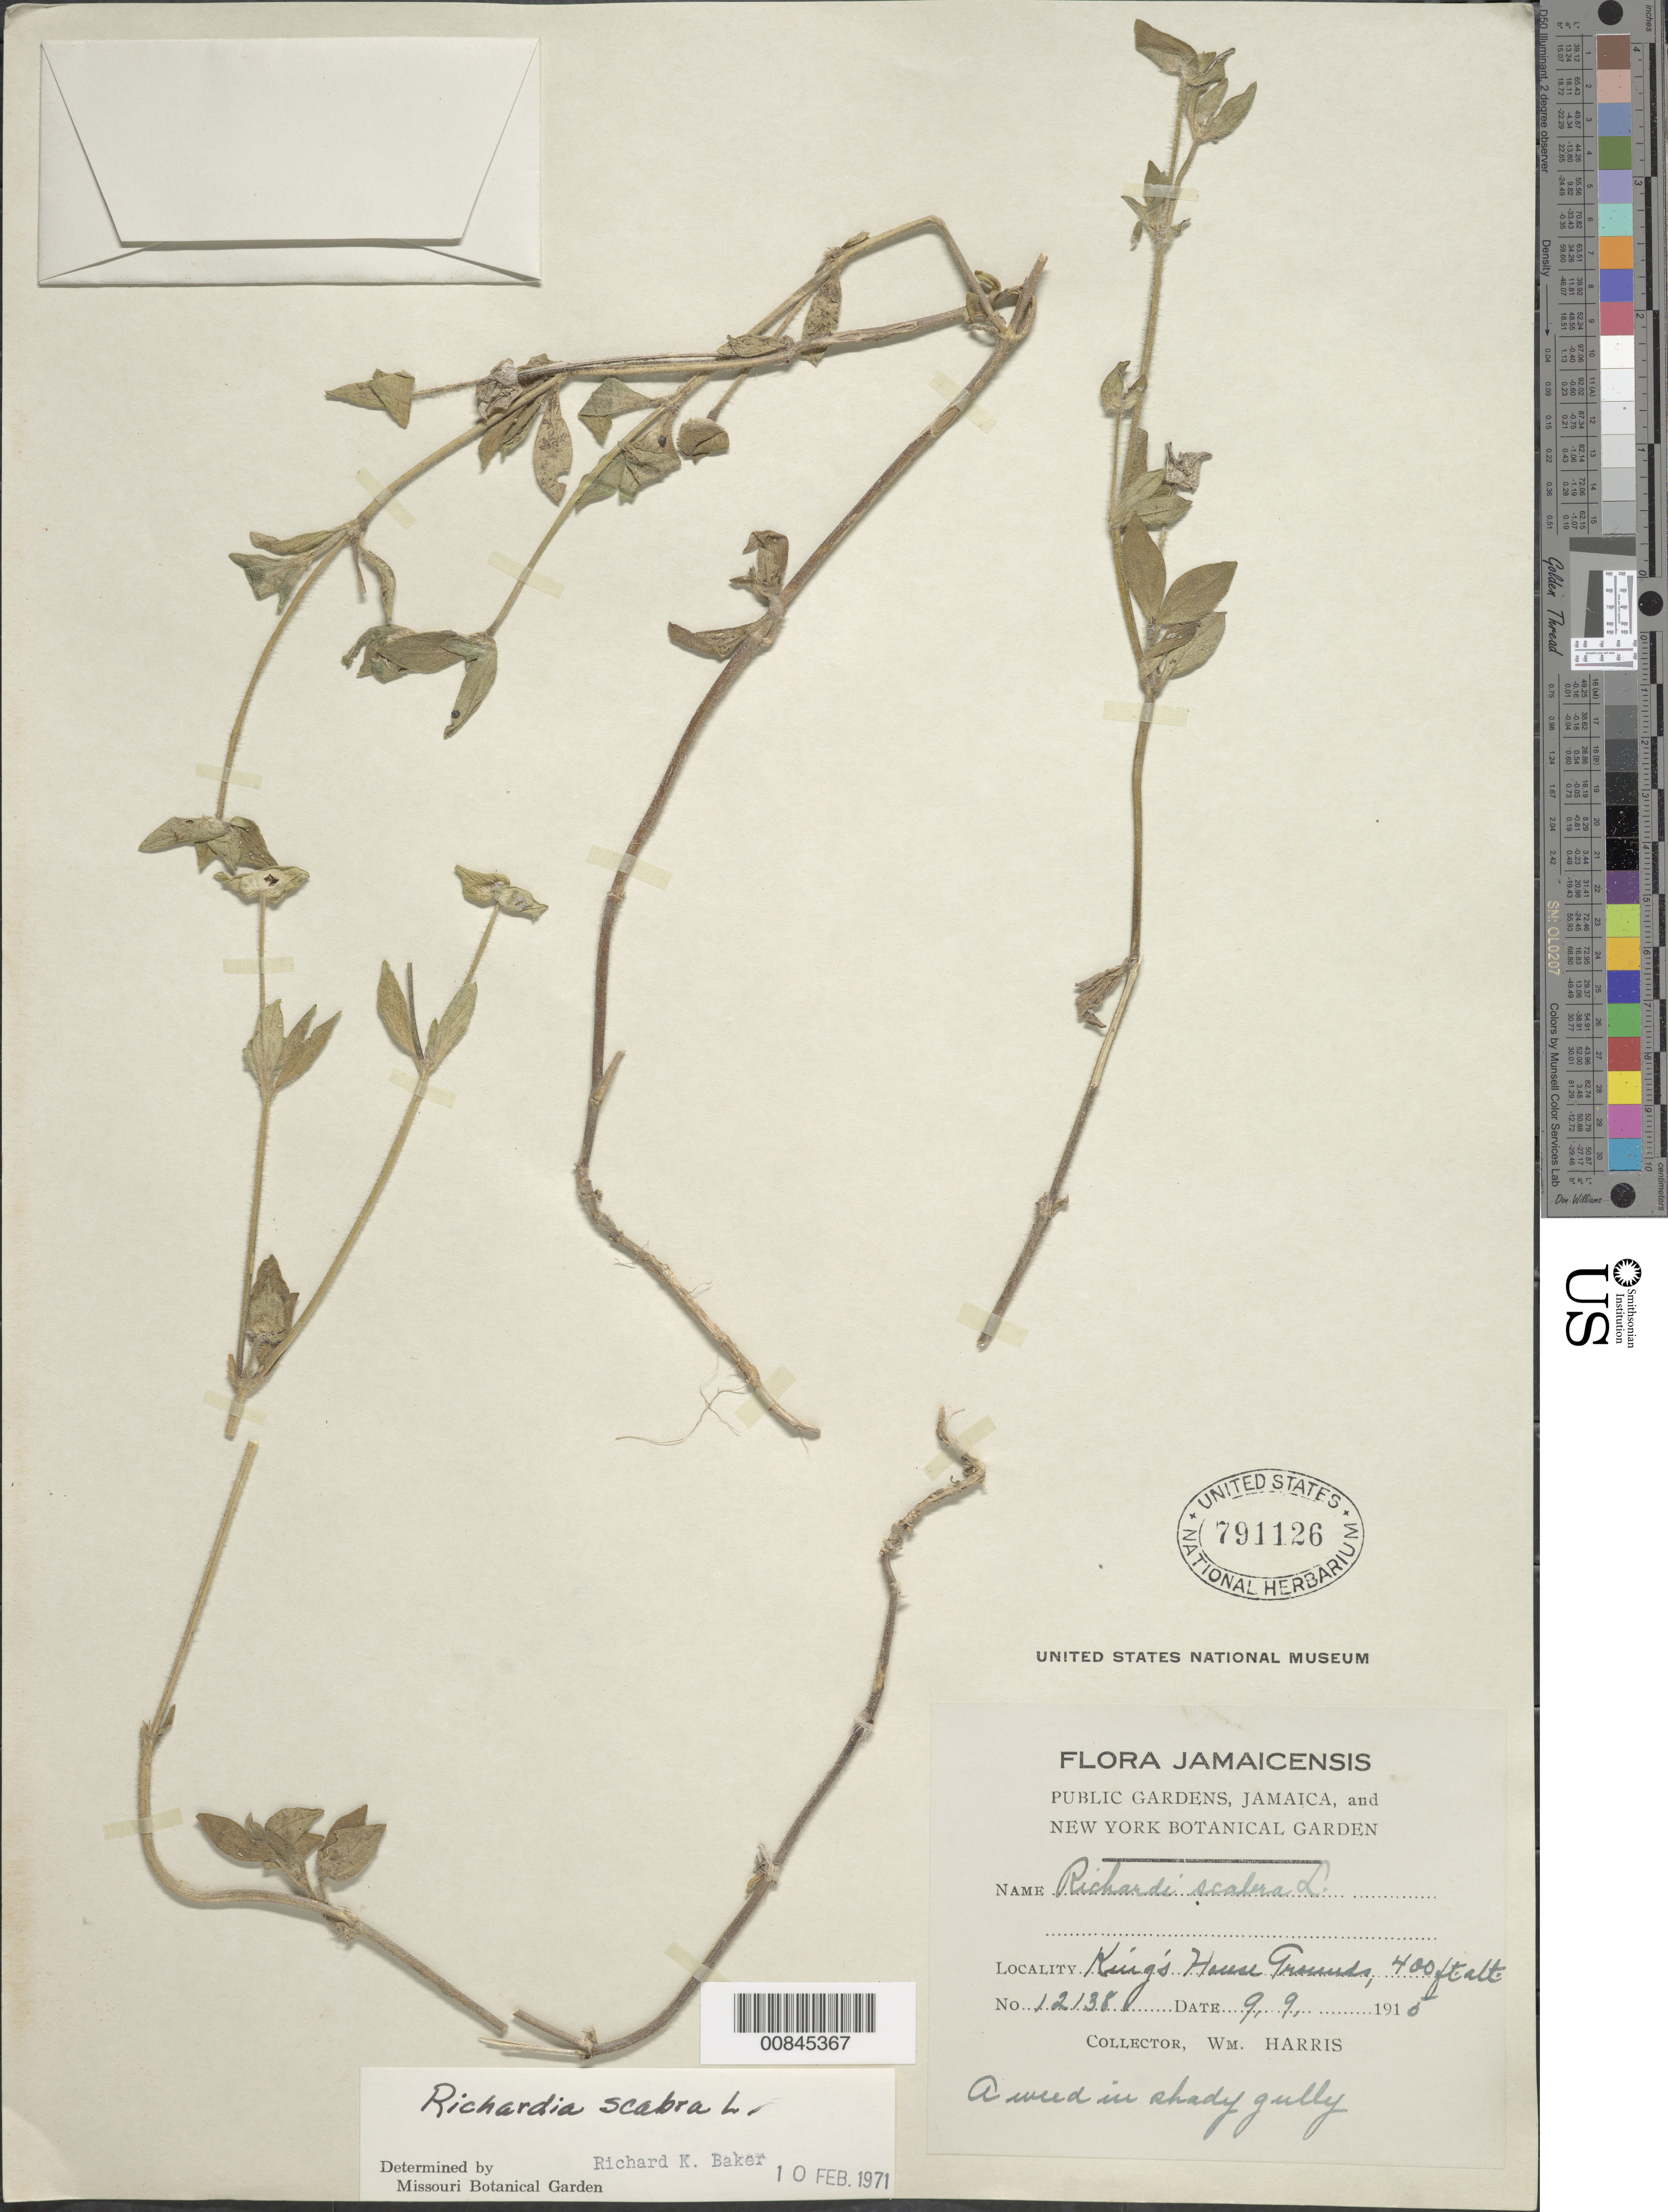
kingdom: Plantae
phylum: Tracheophyta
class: Magnoliopsida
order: Gentianales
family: Rubiaceae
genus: Richardia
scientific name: Richardia scabra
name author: L.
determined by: Baker, R. K.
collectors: W. H. Harris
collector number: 12138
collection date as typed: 09 Sep 1915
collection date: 1915-09-09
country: Jamaica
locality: King's House Grounds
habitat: Shady gully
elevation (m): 122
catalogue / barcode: US 791126